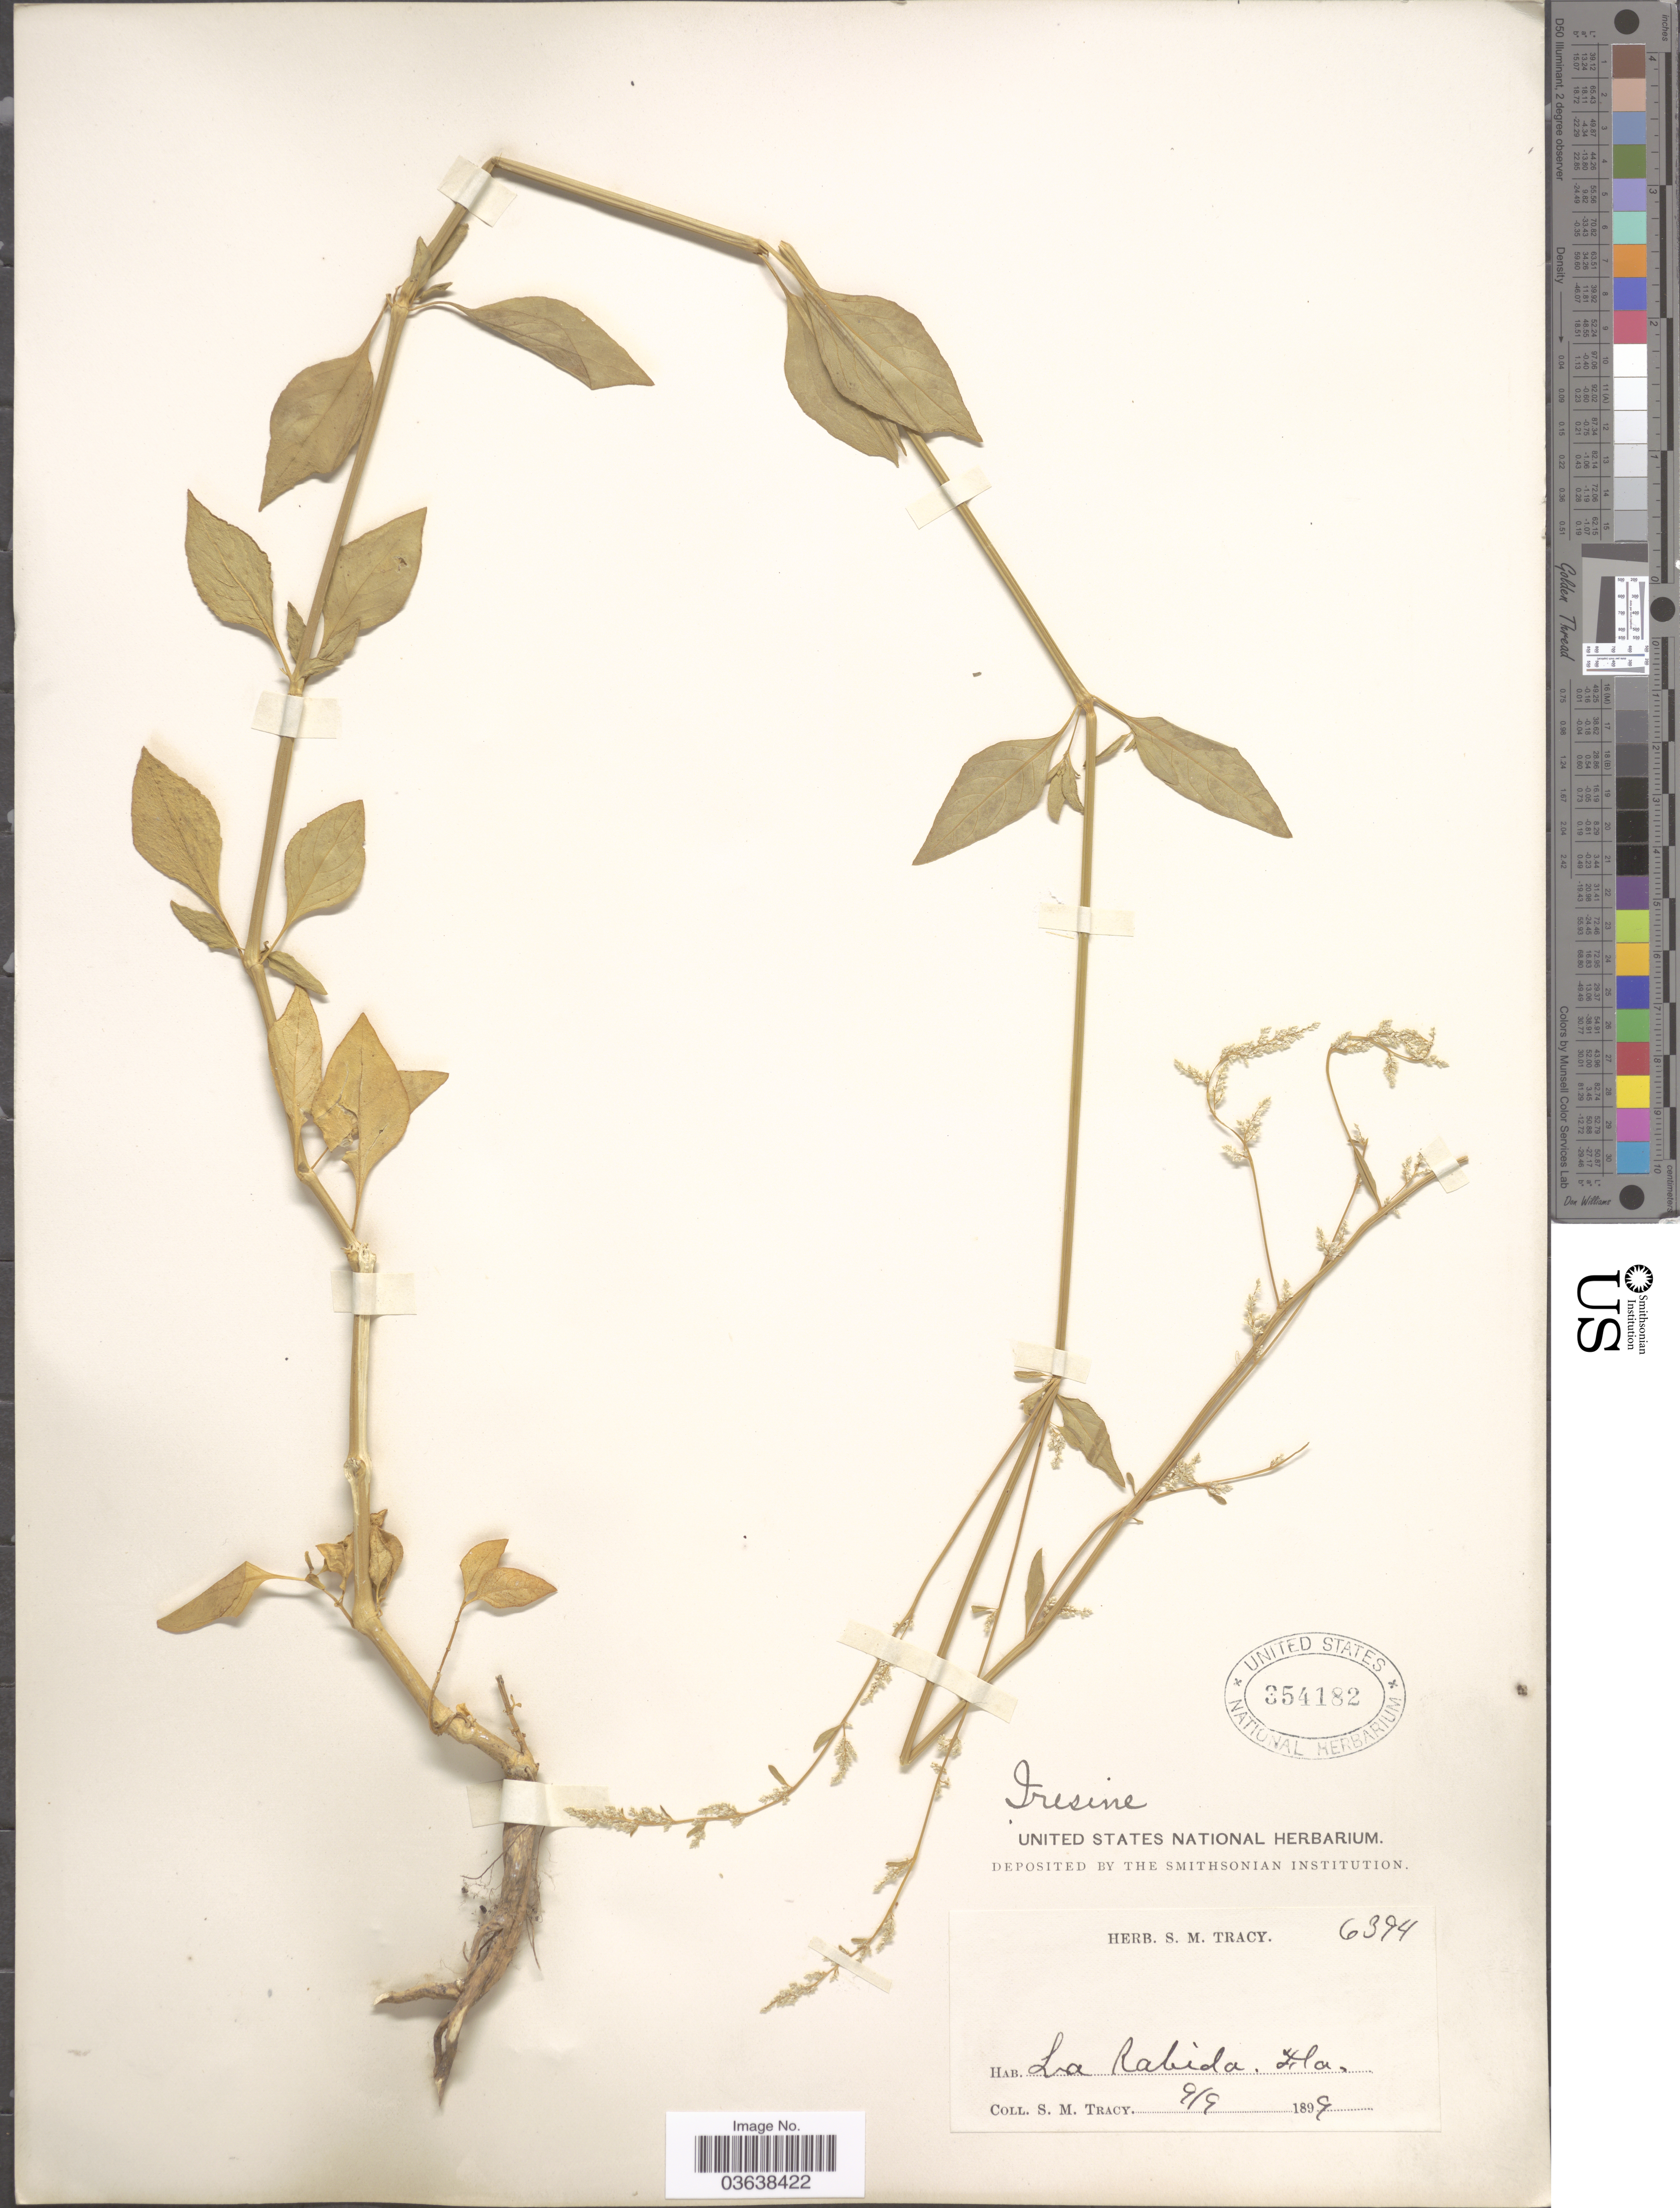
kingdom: Plantae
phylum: Tracheophyta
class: Magnoliopsida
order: Caryophyllales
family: Amaranthaceae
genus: Iresine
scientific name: Iresine celosia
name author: L.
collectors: S. M. Tracy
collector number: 6394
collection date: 1899-09-09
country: United States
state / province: Florida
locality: La Rabida. Fla.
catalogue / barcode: US 354182